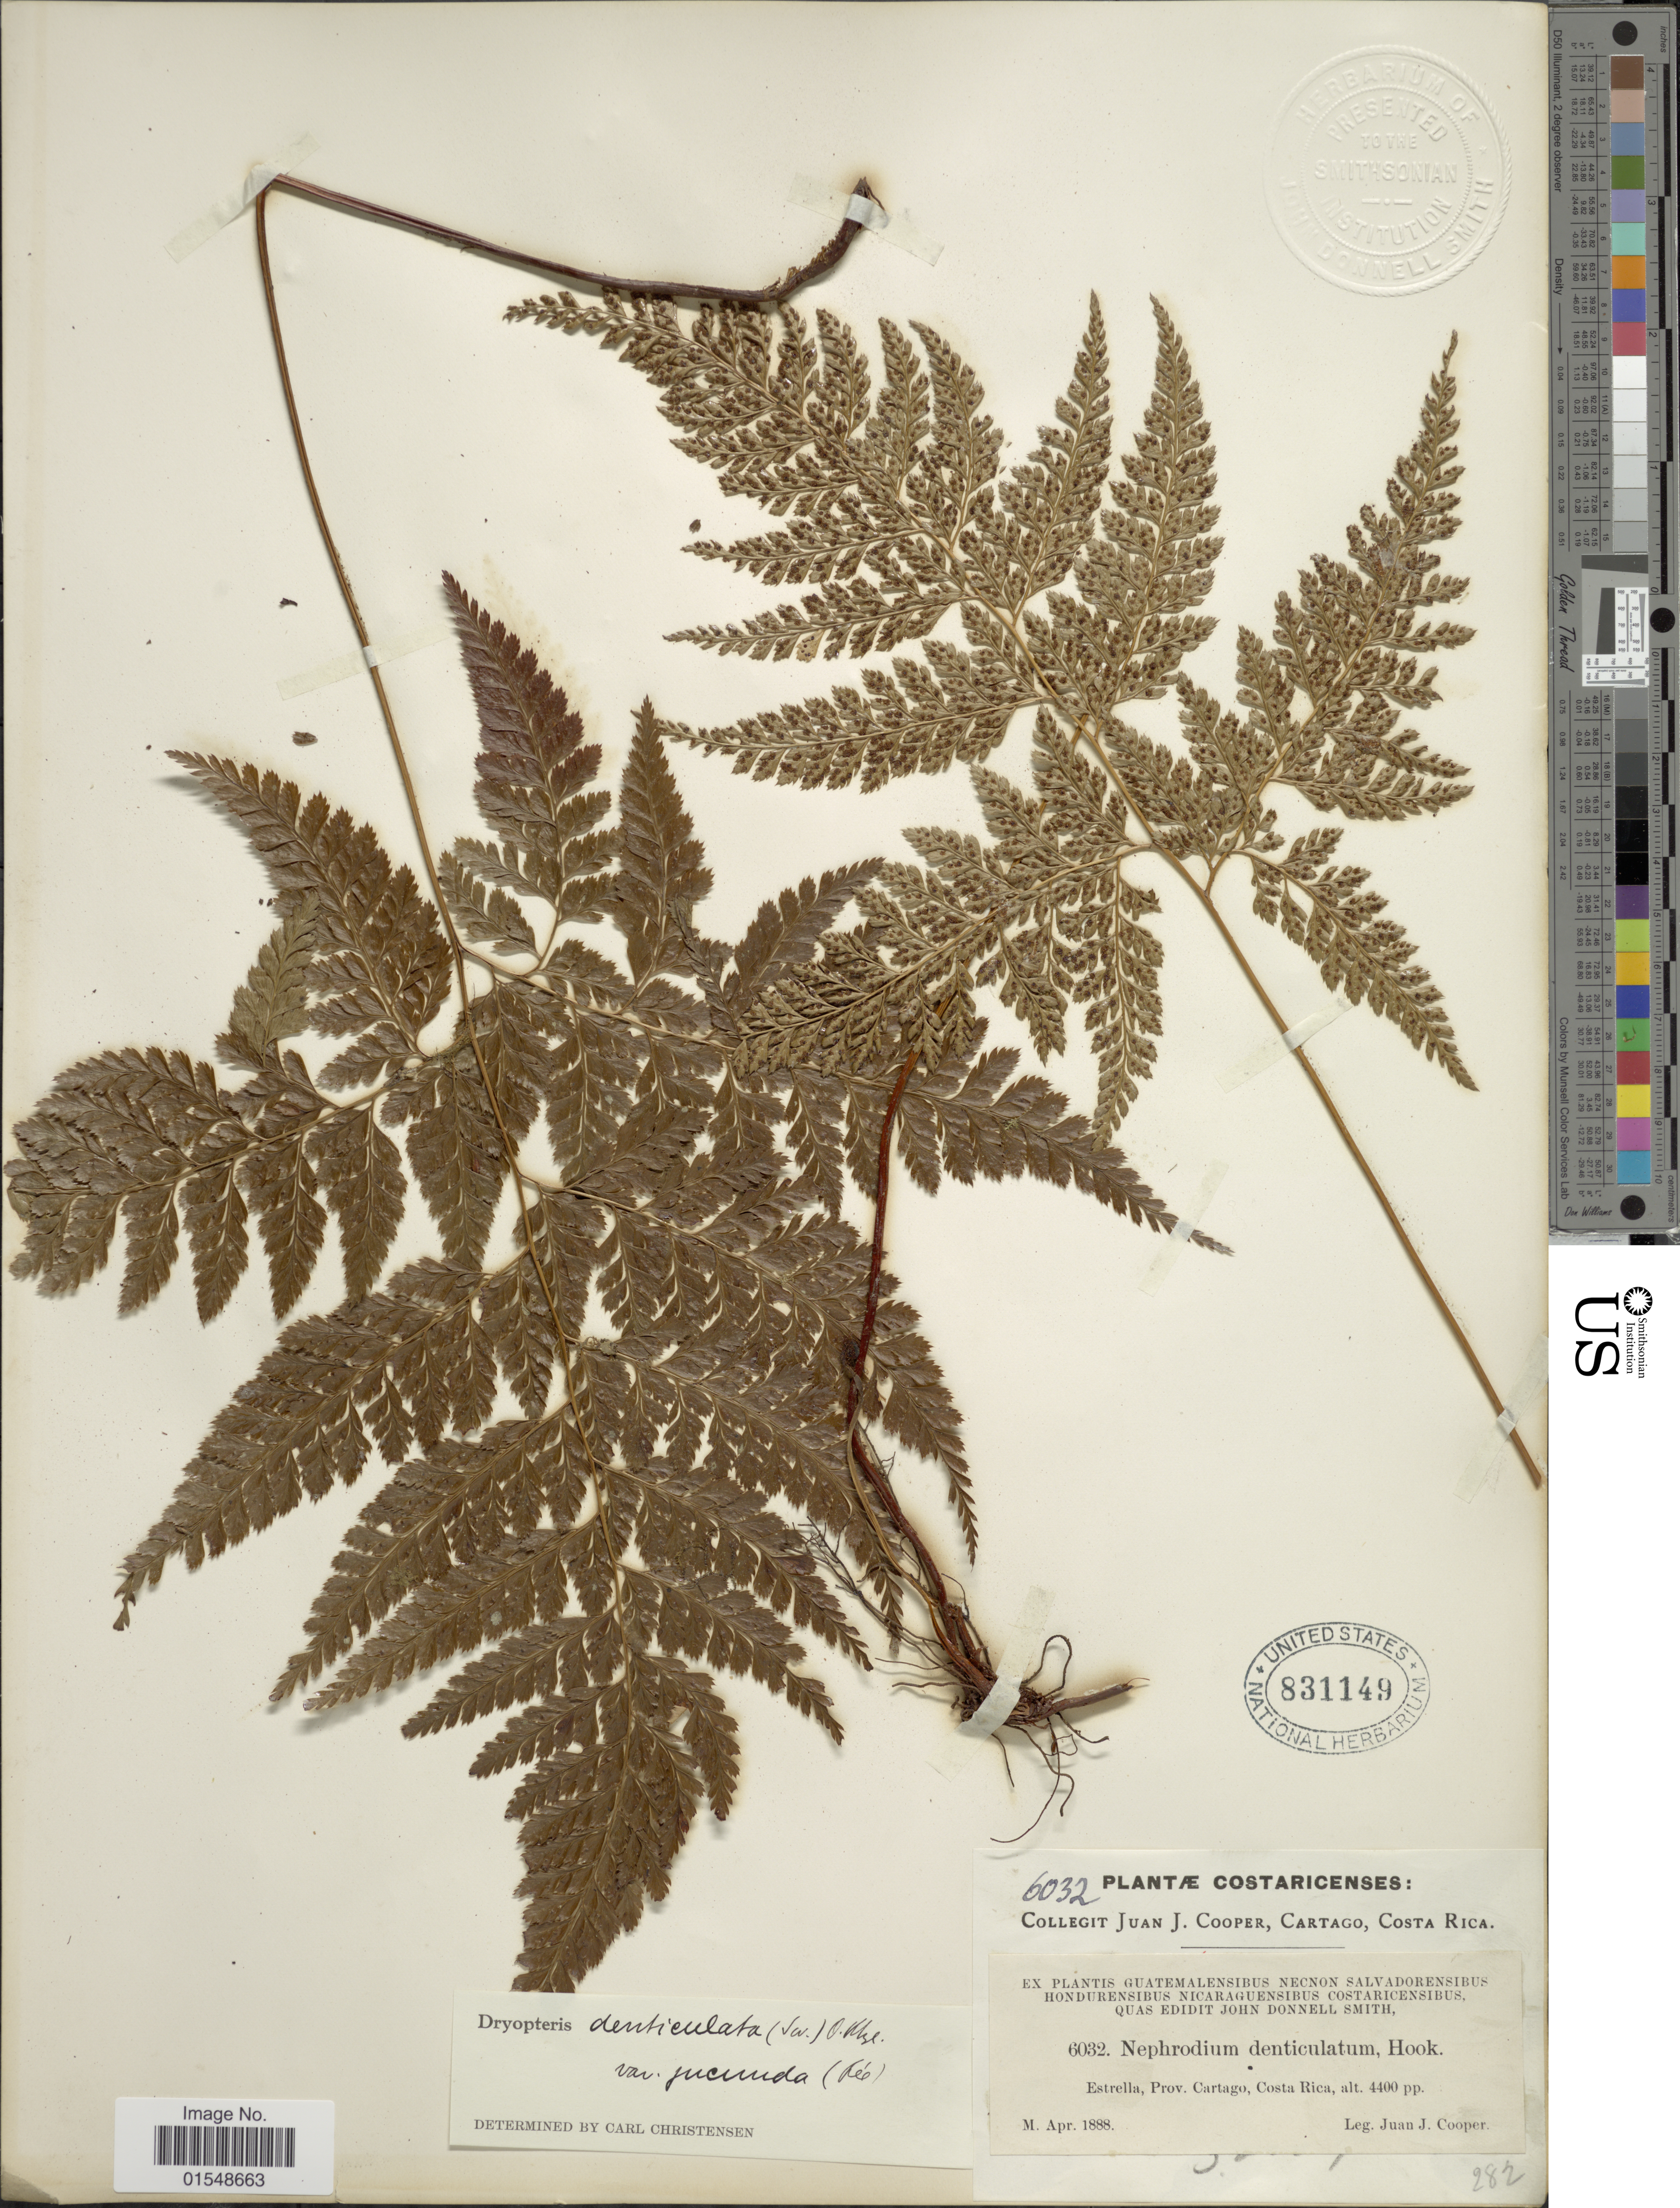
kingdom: Plantae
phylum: Tracheophyta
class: Polypodiopsida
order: Polypodiales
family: Dryopteridaceae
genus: Arachniodes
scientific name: Arachniodes denticulata var. jucunda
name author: (Fée) Lellinger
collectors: J. J. Cooper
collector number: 6032/282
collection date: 1888-04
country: Costa Rica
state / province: Cartago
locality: Estrella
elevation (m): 1341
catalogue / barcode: US 831149